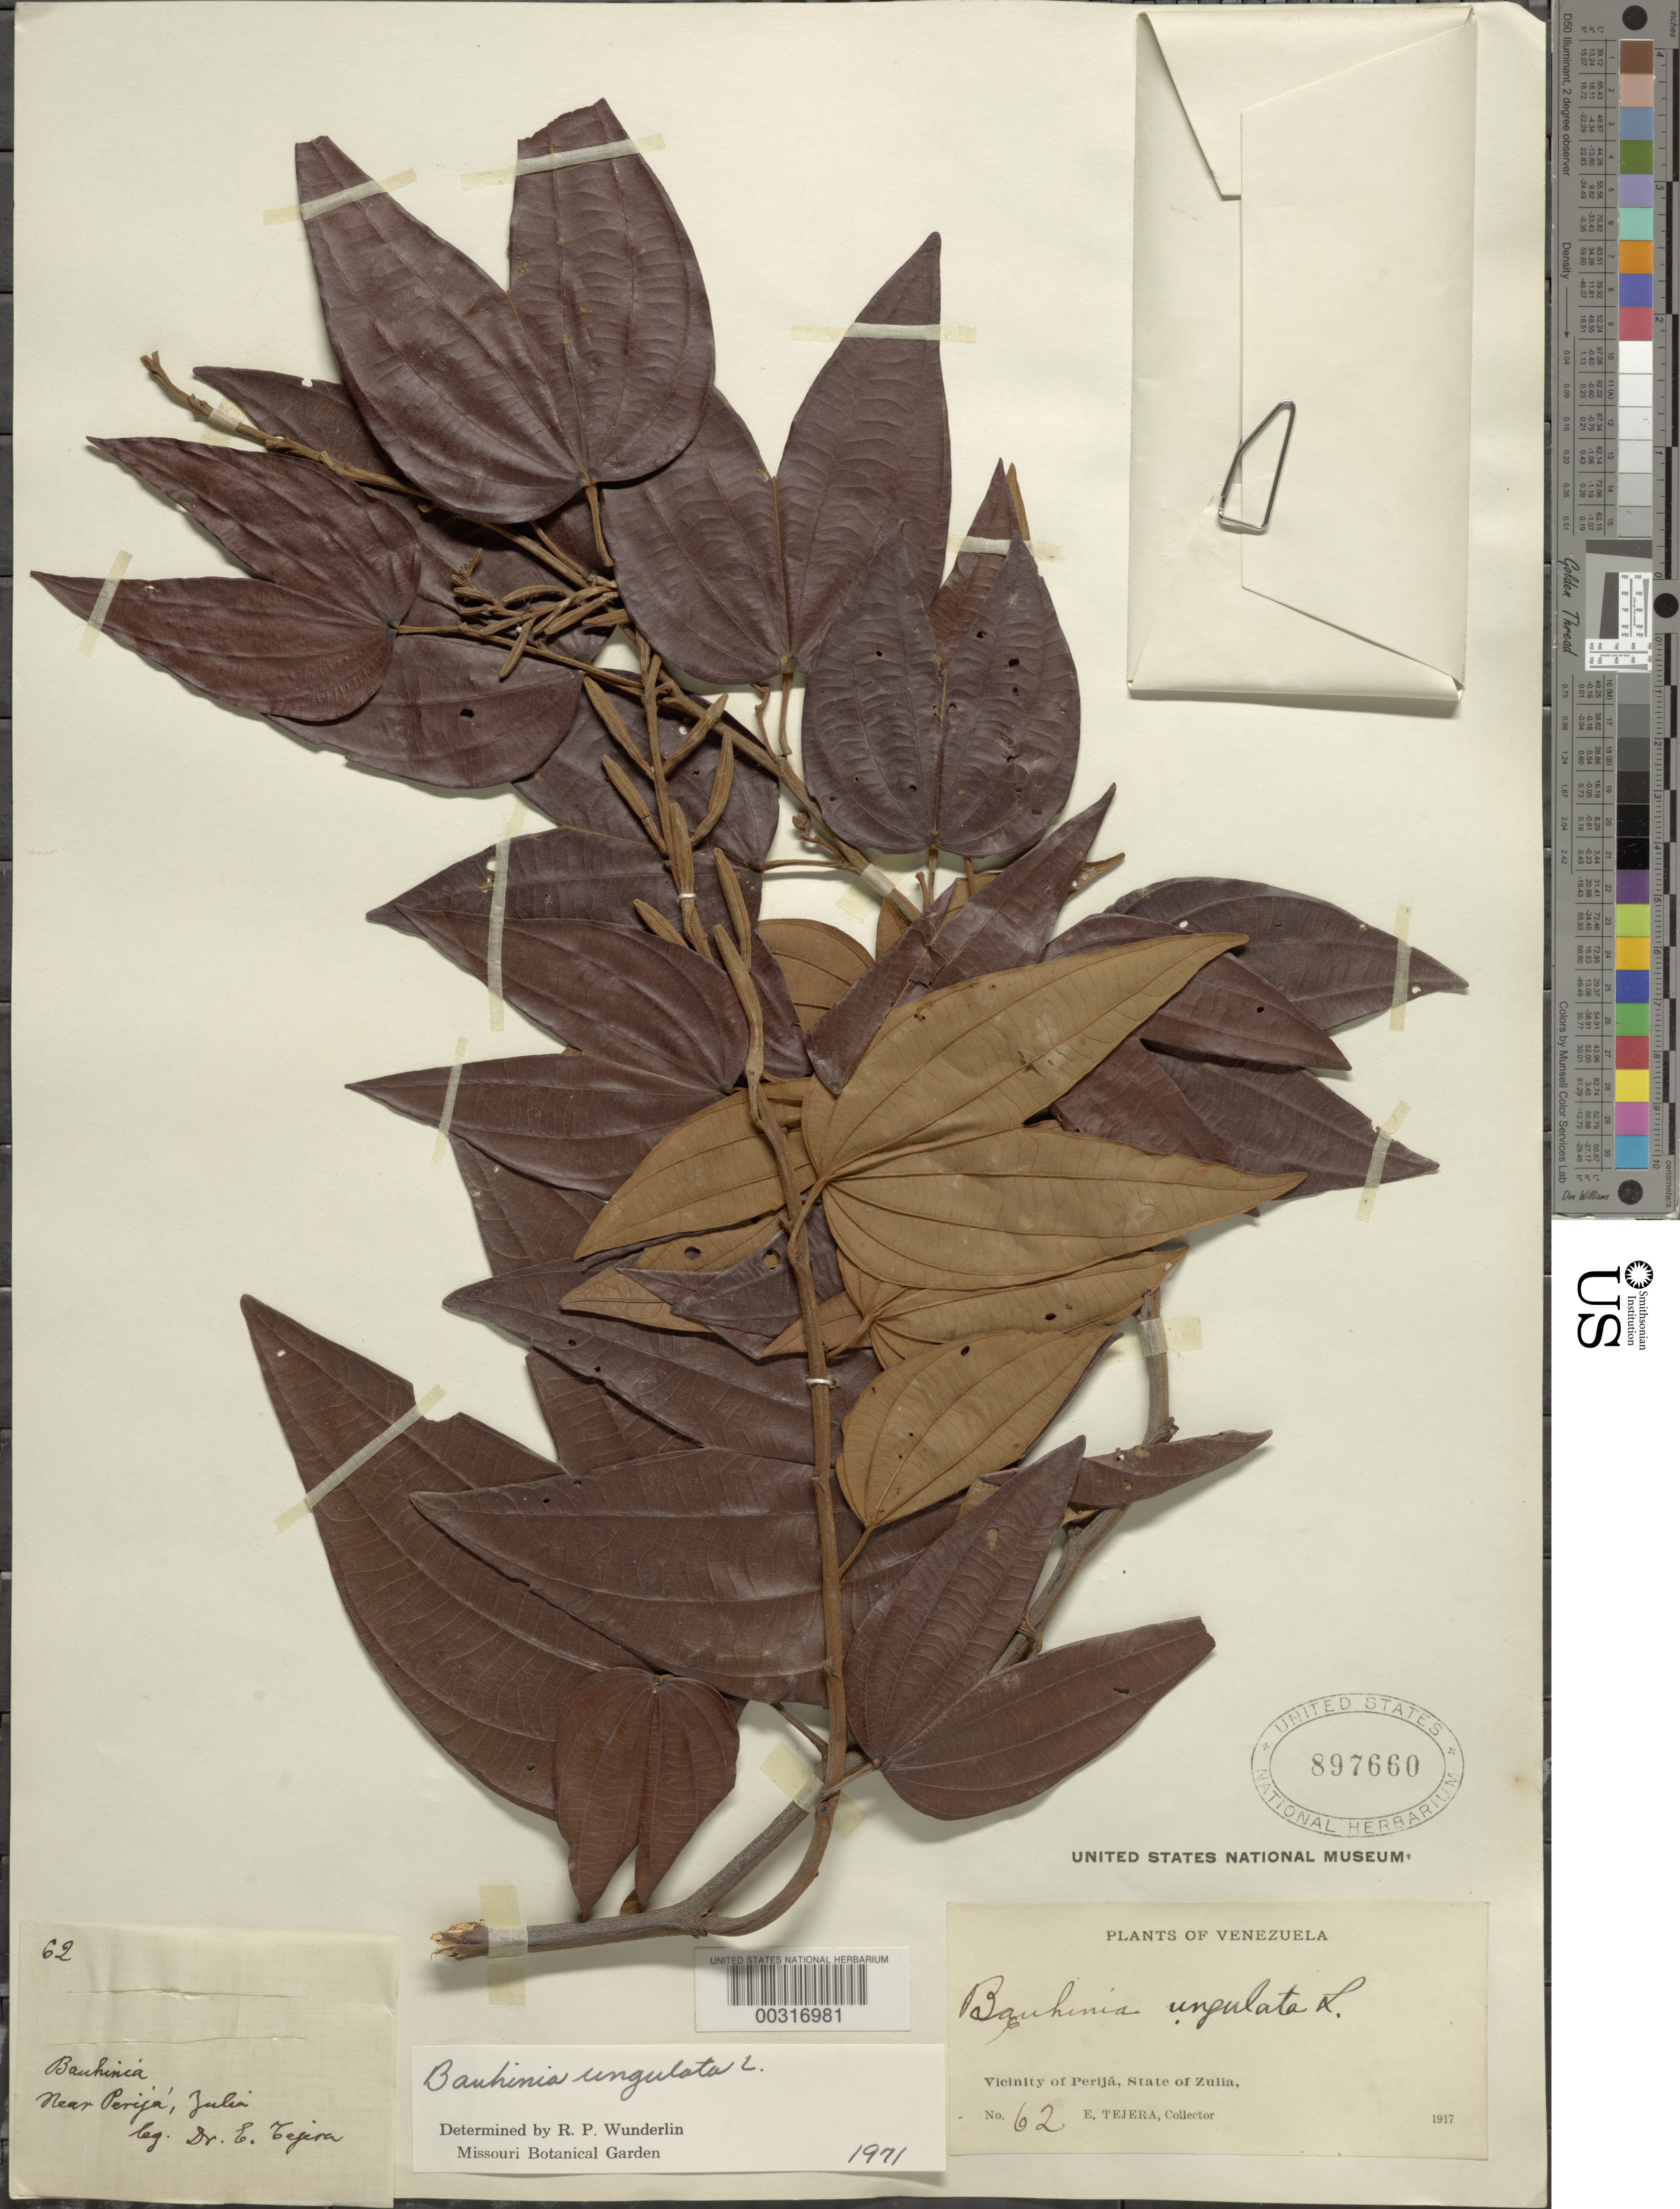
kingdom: Plantae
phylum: Tracheophyta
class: Magnoliopsida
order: Fabales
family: Fabaceae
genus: Bauhinia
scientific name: Bauhinia ungulata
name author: L.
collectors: E. Tejera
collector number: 62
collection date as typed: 1917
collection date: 1917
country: Venezuela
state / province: Zulia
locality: Vicinity of perija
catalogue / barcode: US 897660